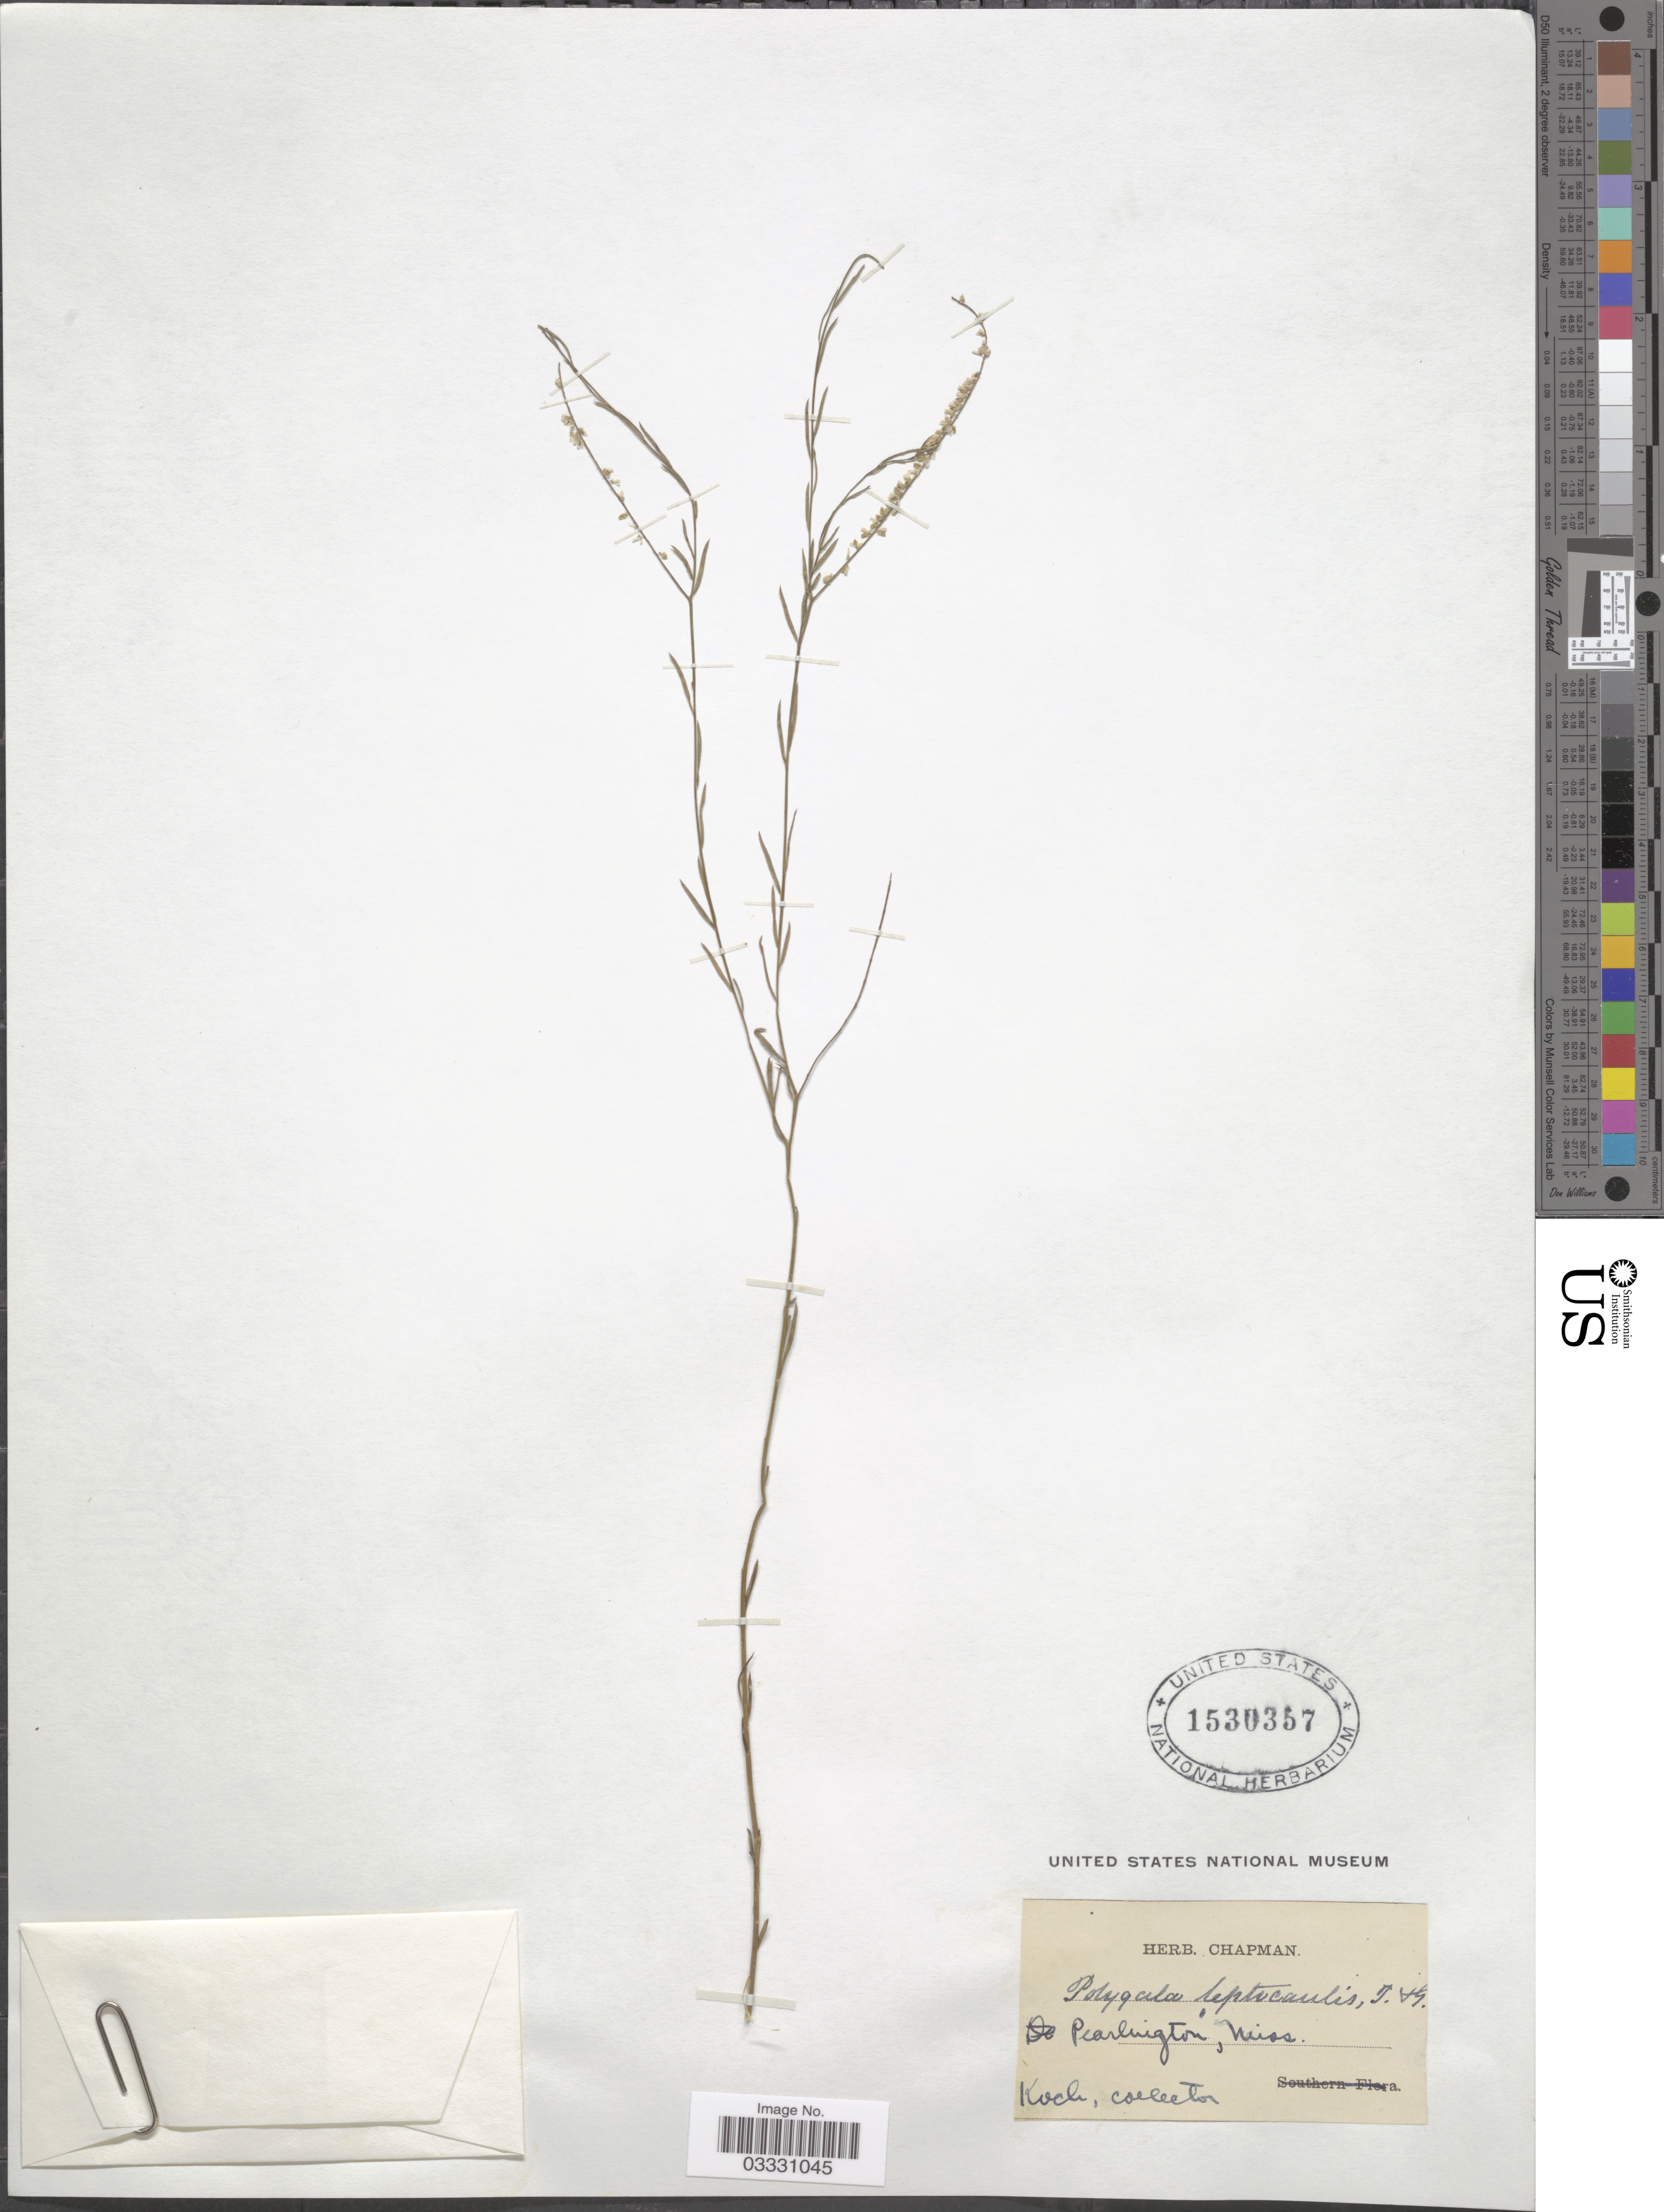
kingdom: Plantae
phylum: Tracheophyta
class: Magnoliopsida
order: Fabales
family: Polygalaceae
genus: Polygala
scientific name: Polygala leptocaulis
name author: Torr. & A. Gray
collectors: -- Koch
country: United States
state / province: Mississippi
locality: Pearlington.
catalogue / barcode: US 1530357